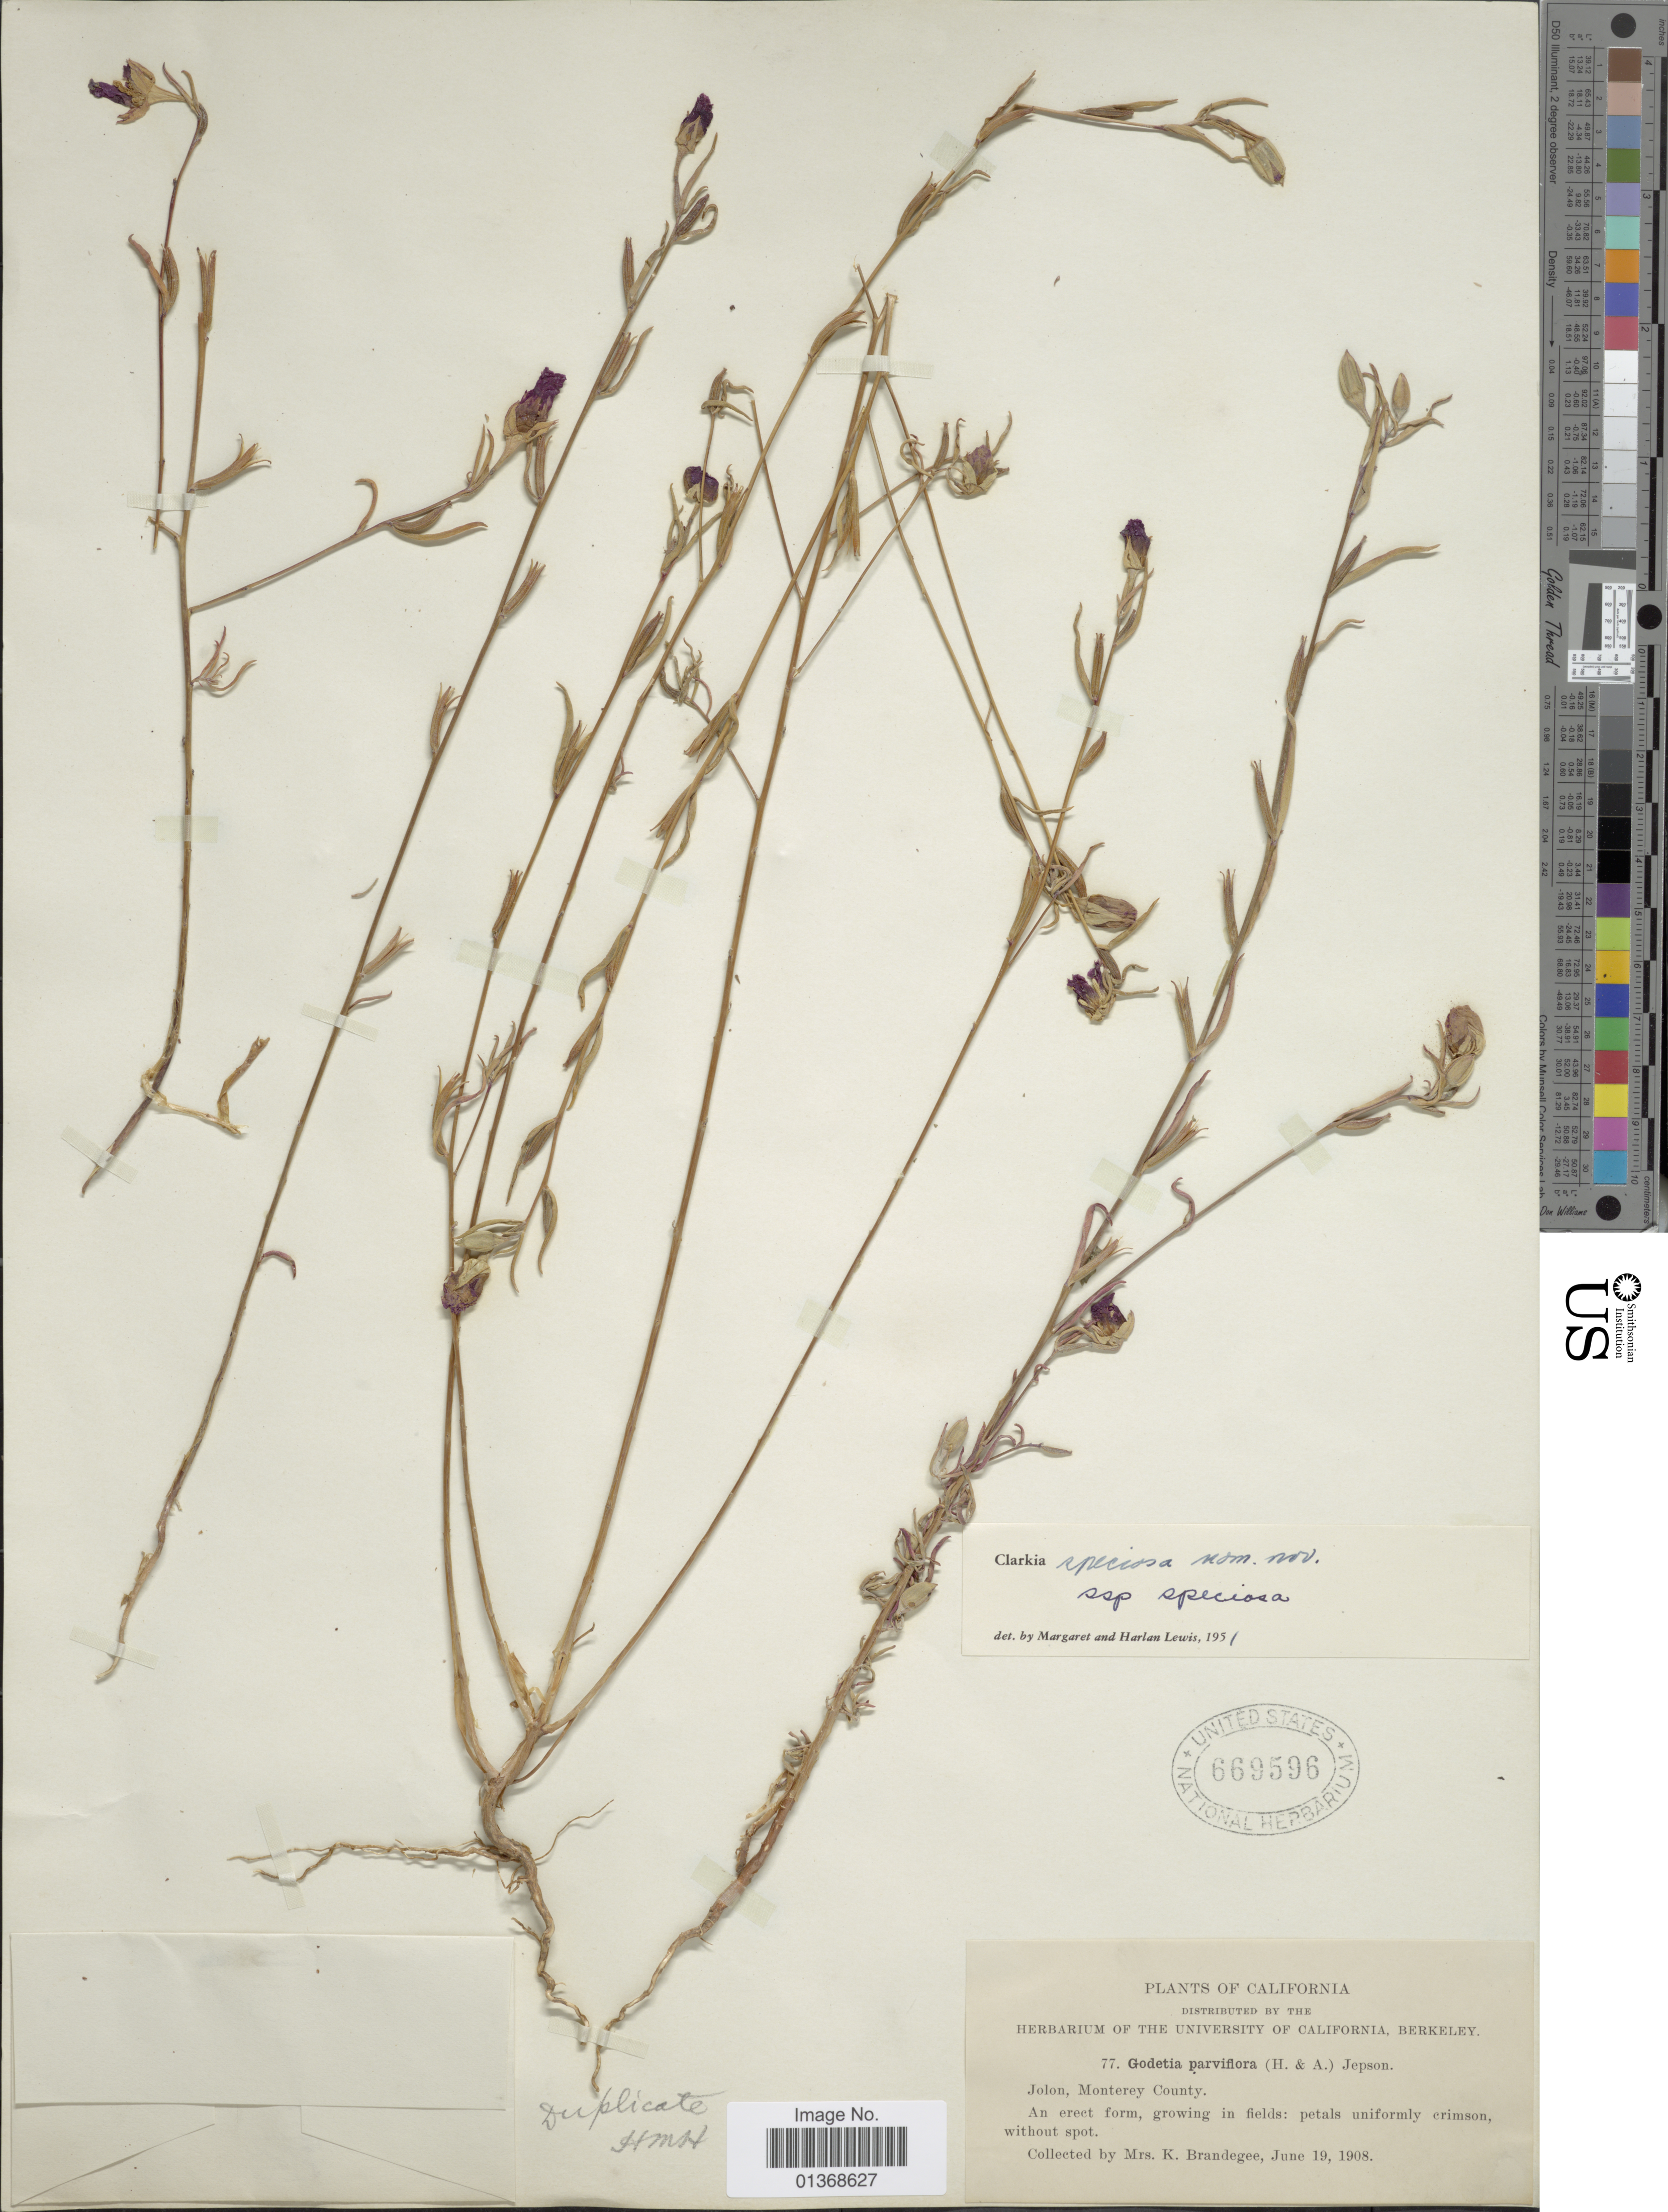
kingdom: Plantae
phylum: Tracheophyta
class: Magnoliopsida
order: Myrtales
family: Onagraceae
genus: Clarkia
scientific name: Clarkia speciosa subsp. speciosa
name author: F. H. Lewis & M.E. Lewis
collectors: K. Brandegee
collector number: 77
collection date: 1908-06-19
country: United States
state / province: California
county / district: Monterey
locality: Jolon, Monterey County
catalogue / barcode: US 669596